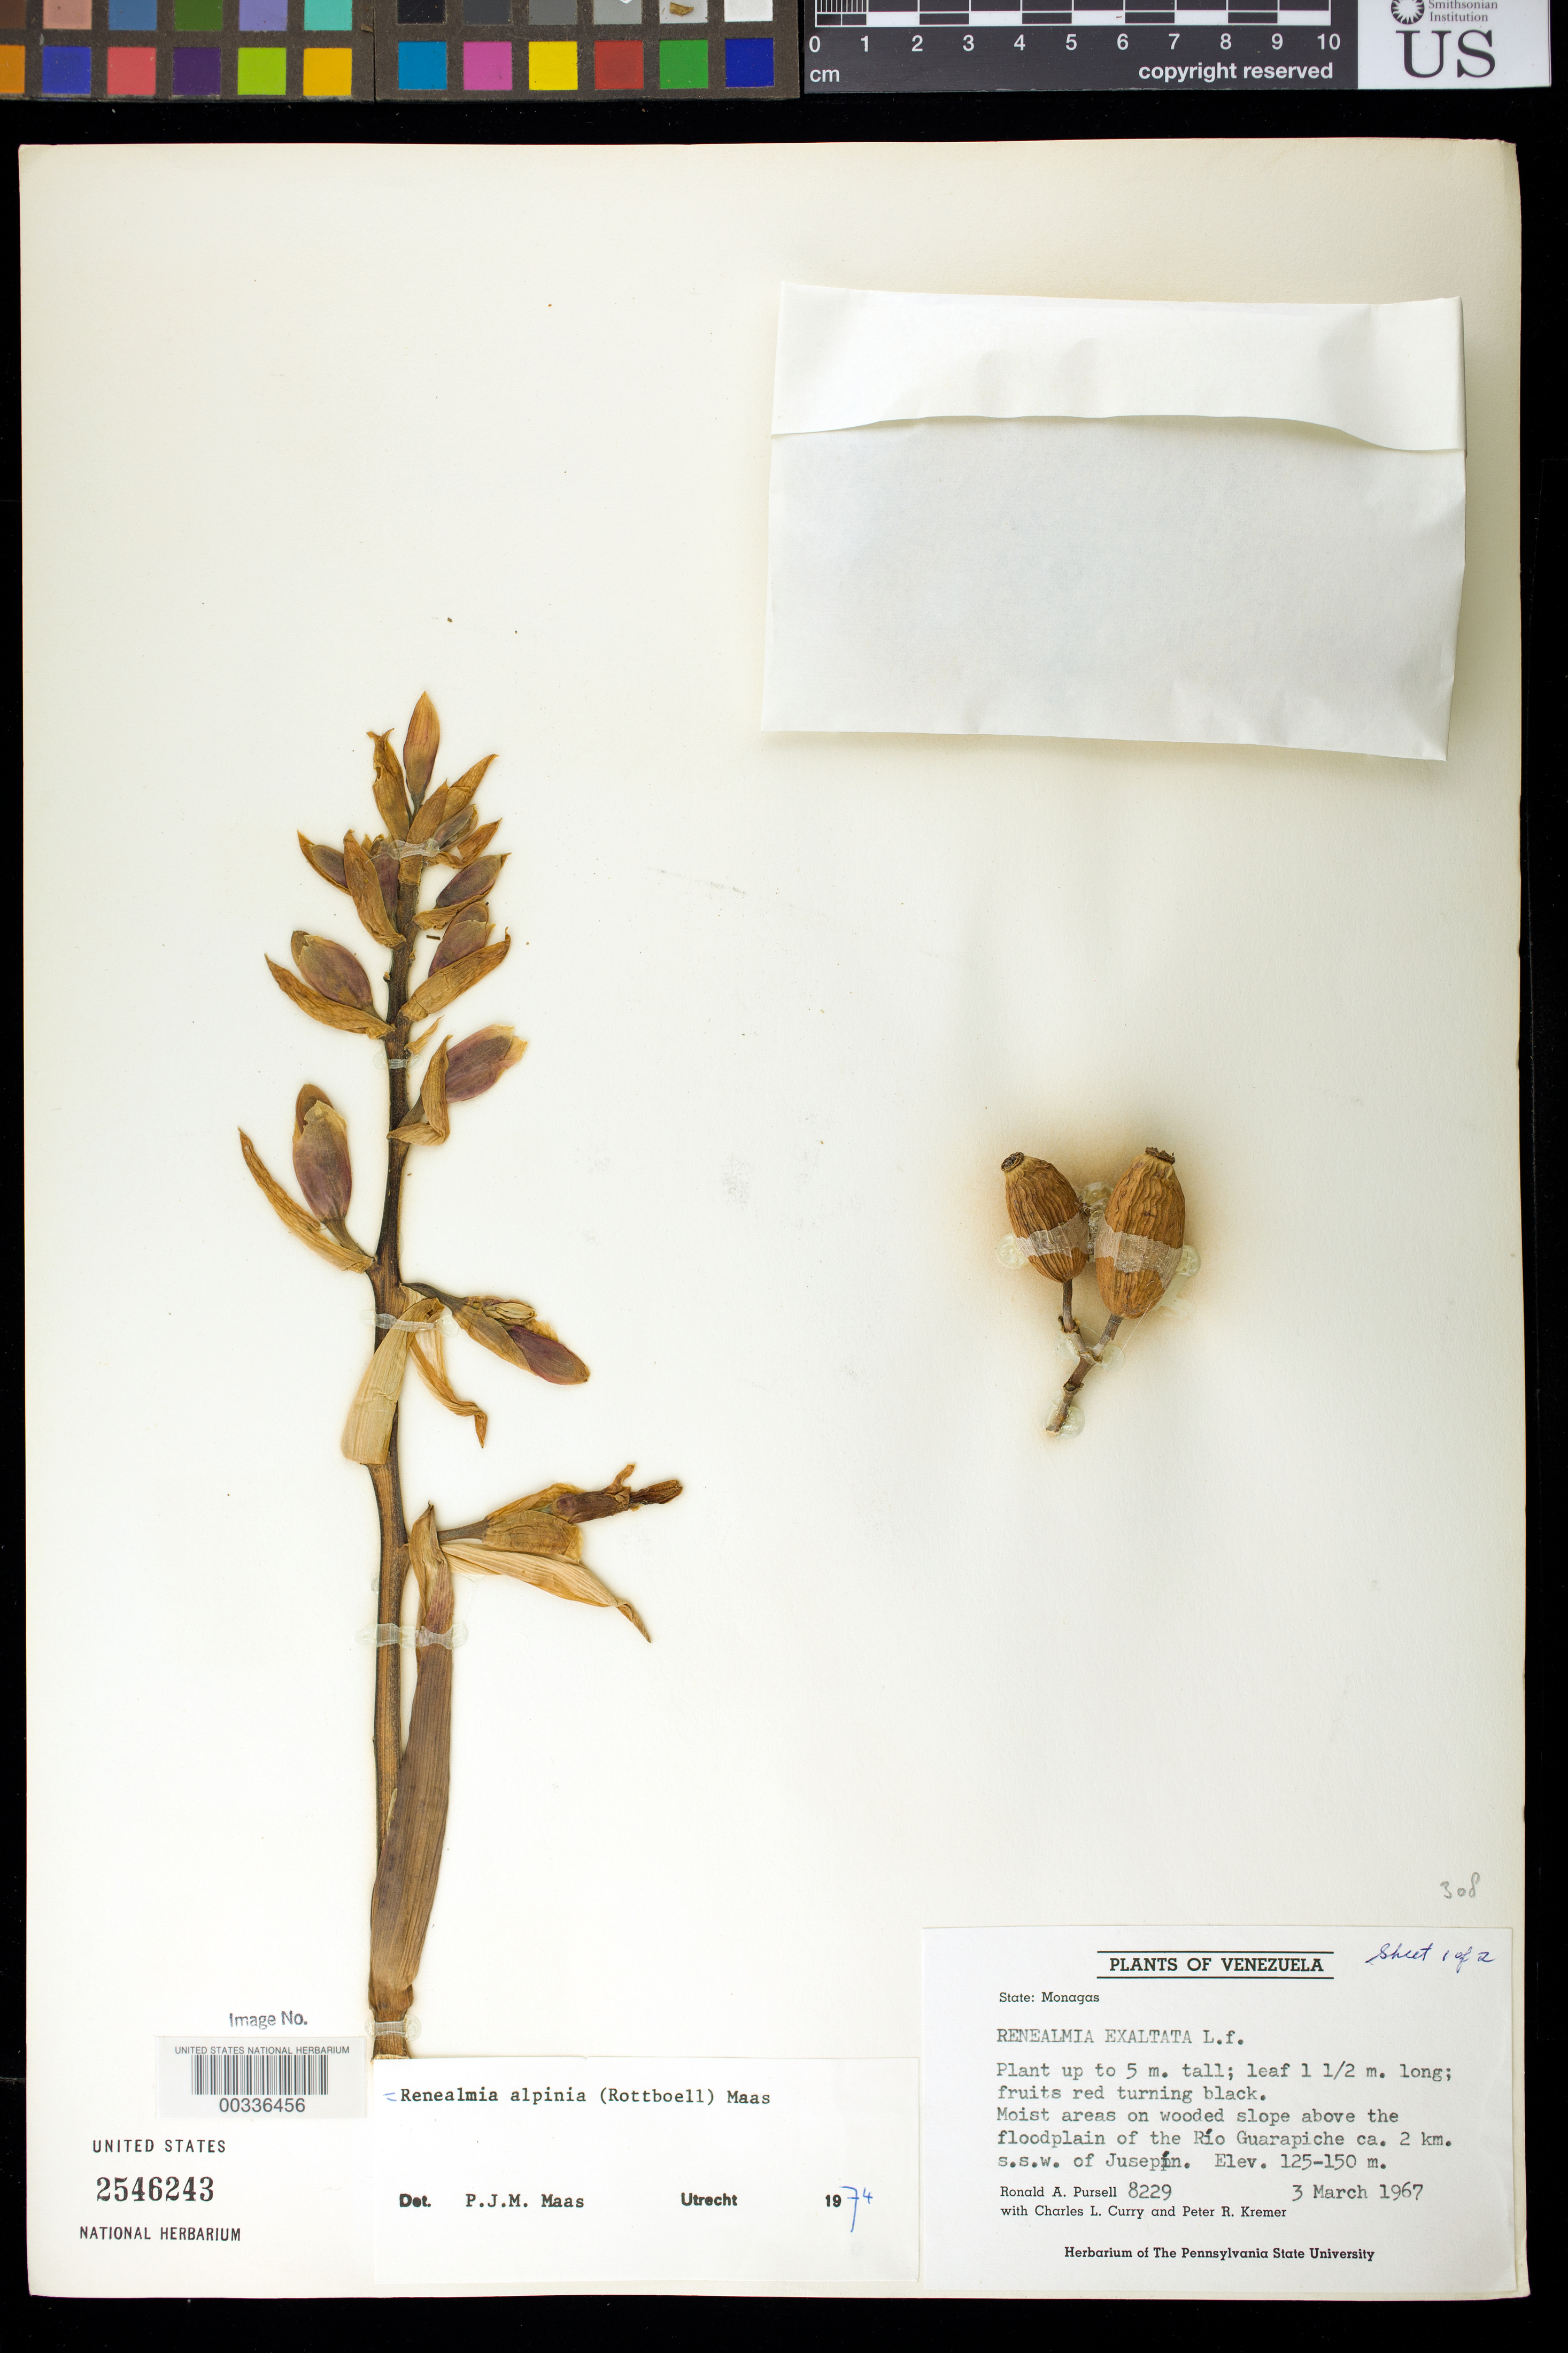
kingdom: Plantae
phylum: Tracheophyta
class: Liliopsida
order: Zingiberales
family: Zingiberaceae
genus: Renealmia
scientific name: Renealmia alpinia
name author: (Rottb.) Maas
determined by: Maas, Paul J. M.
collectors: R. A. Pursell, C. L. Curry & P. R. Kremer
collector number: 8229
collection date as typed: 03 Mar 1967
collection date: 1967-03-03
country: Venezuela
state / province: Monagas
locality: Above floodplain of rio guarapiche ca 2 km ssw of jusepin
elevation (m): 125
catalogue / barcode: US 2546243